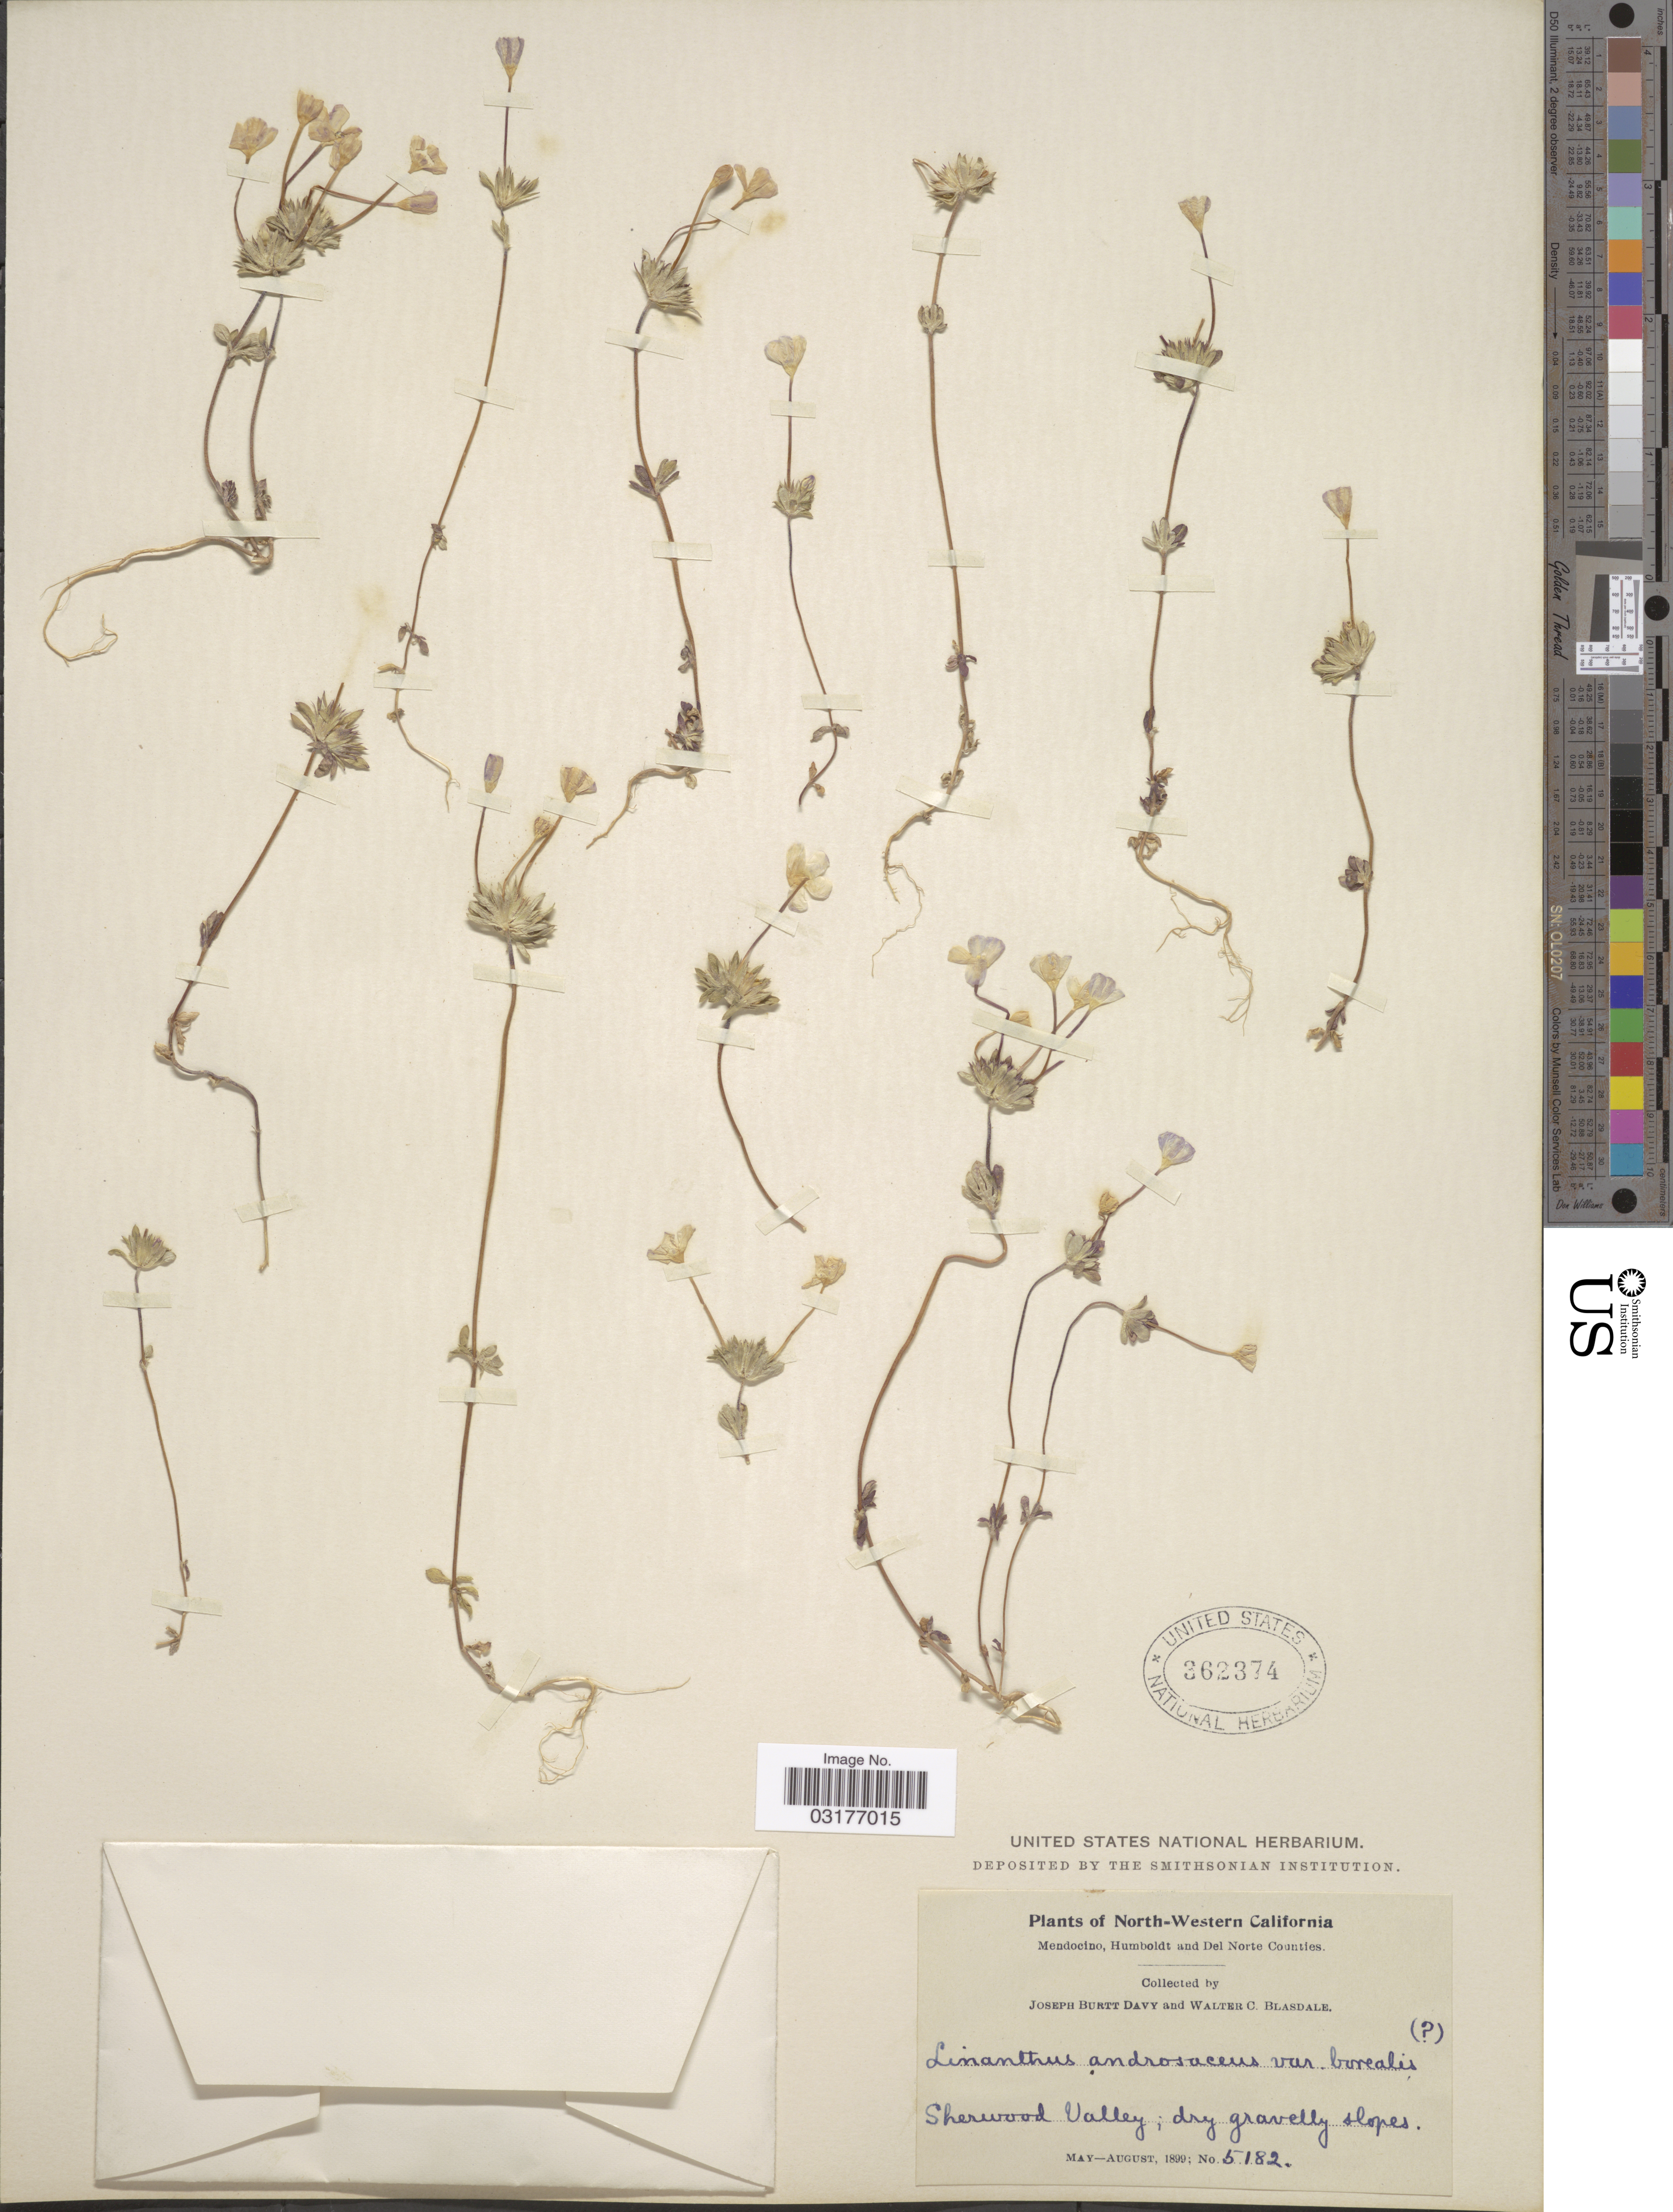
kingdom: Plantae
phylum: Tracheophyta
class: Magnoliopsida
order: Ericales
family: Polemoniaceae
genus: Leptosiphon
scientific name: Leptosiphon androsaceus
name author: Benth.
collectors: J. Burtt Davy & W. Blasdale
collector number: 5182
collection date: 1899-05/1899-08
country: United States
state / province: California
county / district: Mendocino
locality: North-Western California. Mendocino, Humboldt and Del Norte Counties. Sherwood Valley.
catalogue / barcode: US 362374